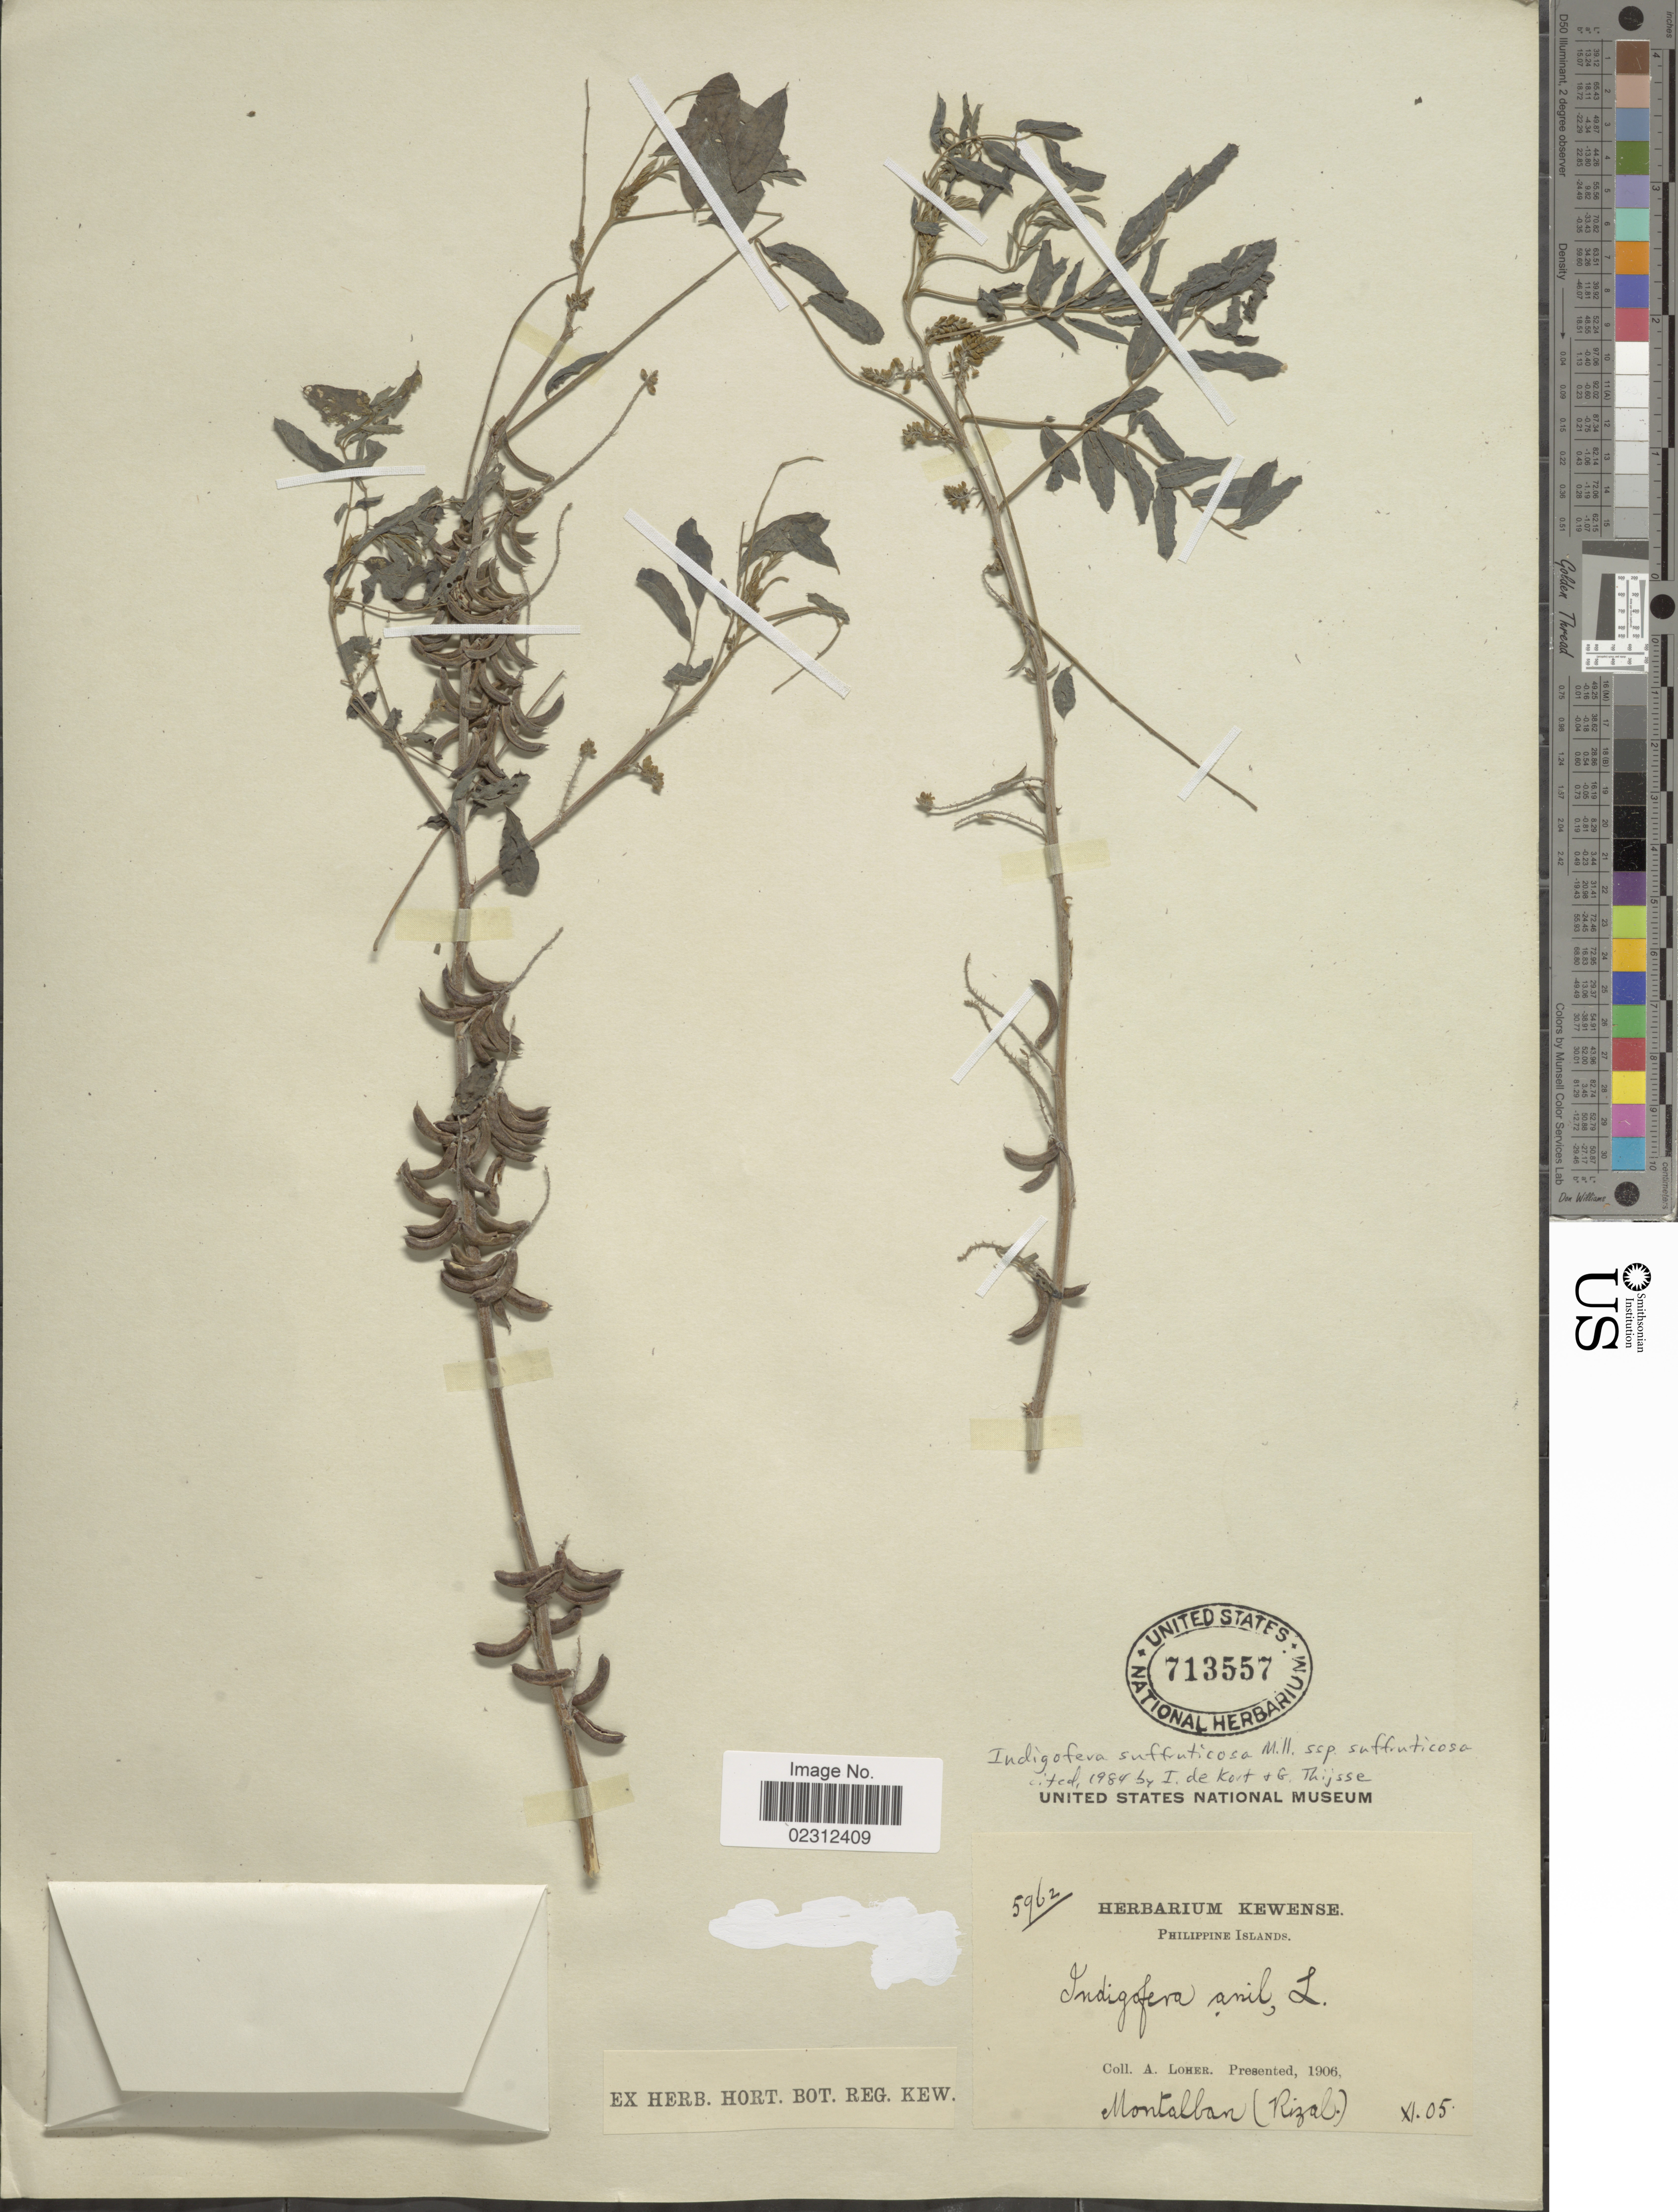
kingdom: Plantae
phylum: Tracheophyta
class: Magnoliopsida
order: Fabales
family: Fabaceae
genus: Indigofera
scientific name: Indigofera suffruticosa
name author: Mill.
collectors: A. Loher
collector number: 5962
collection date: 1906-11-05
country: Philippines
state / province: Central Luzon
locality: Montalban (Rizal)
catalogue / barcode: US 713557